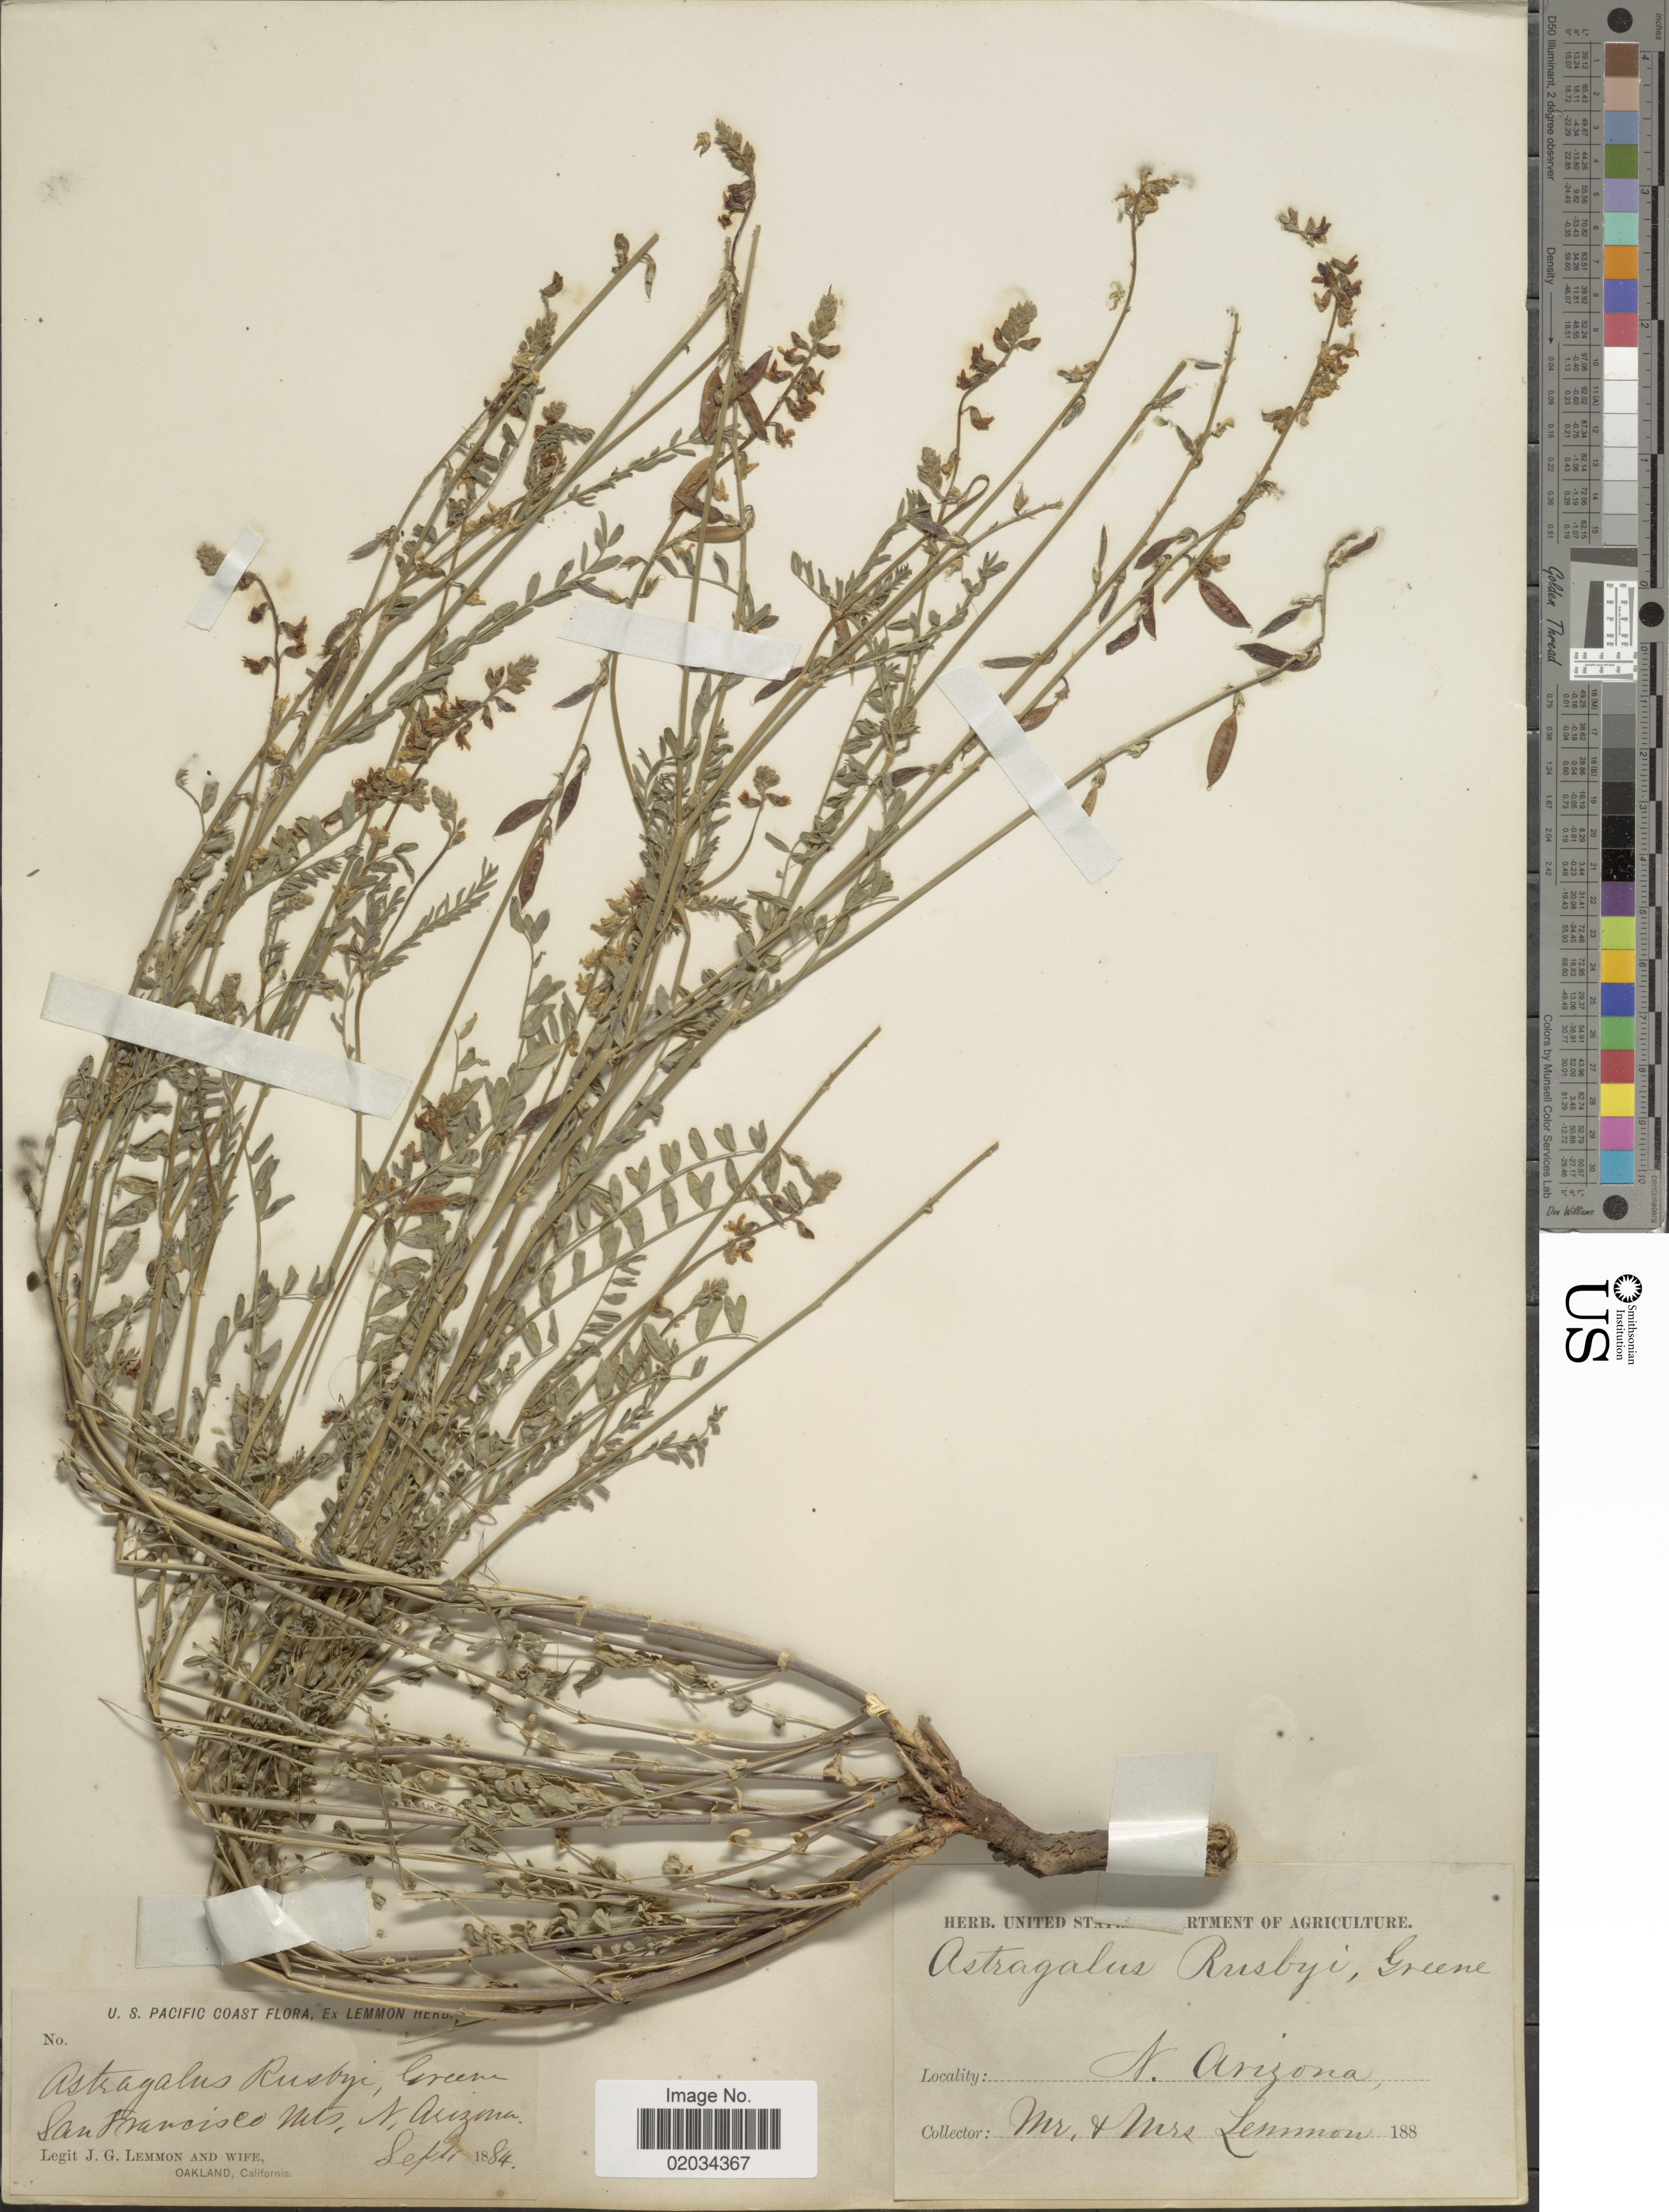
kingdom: Plantae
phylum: Tracheophyta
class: Magnoliopsida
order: Fabales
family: Fabaceae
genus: Astragalus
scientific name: Astragalus rusbyi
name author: Greene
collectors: J. Lemmon & Mrs. J. G. Lemmon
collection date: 1884-09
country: United States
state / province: Arizona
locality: U.S. Pacific Coast, San Francisco Mts., N. Arizona